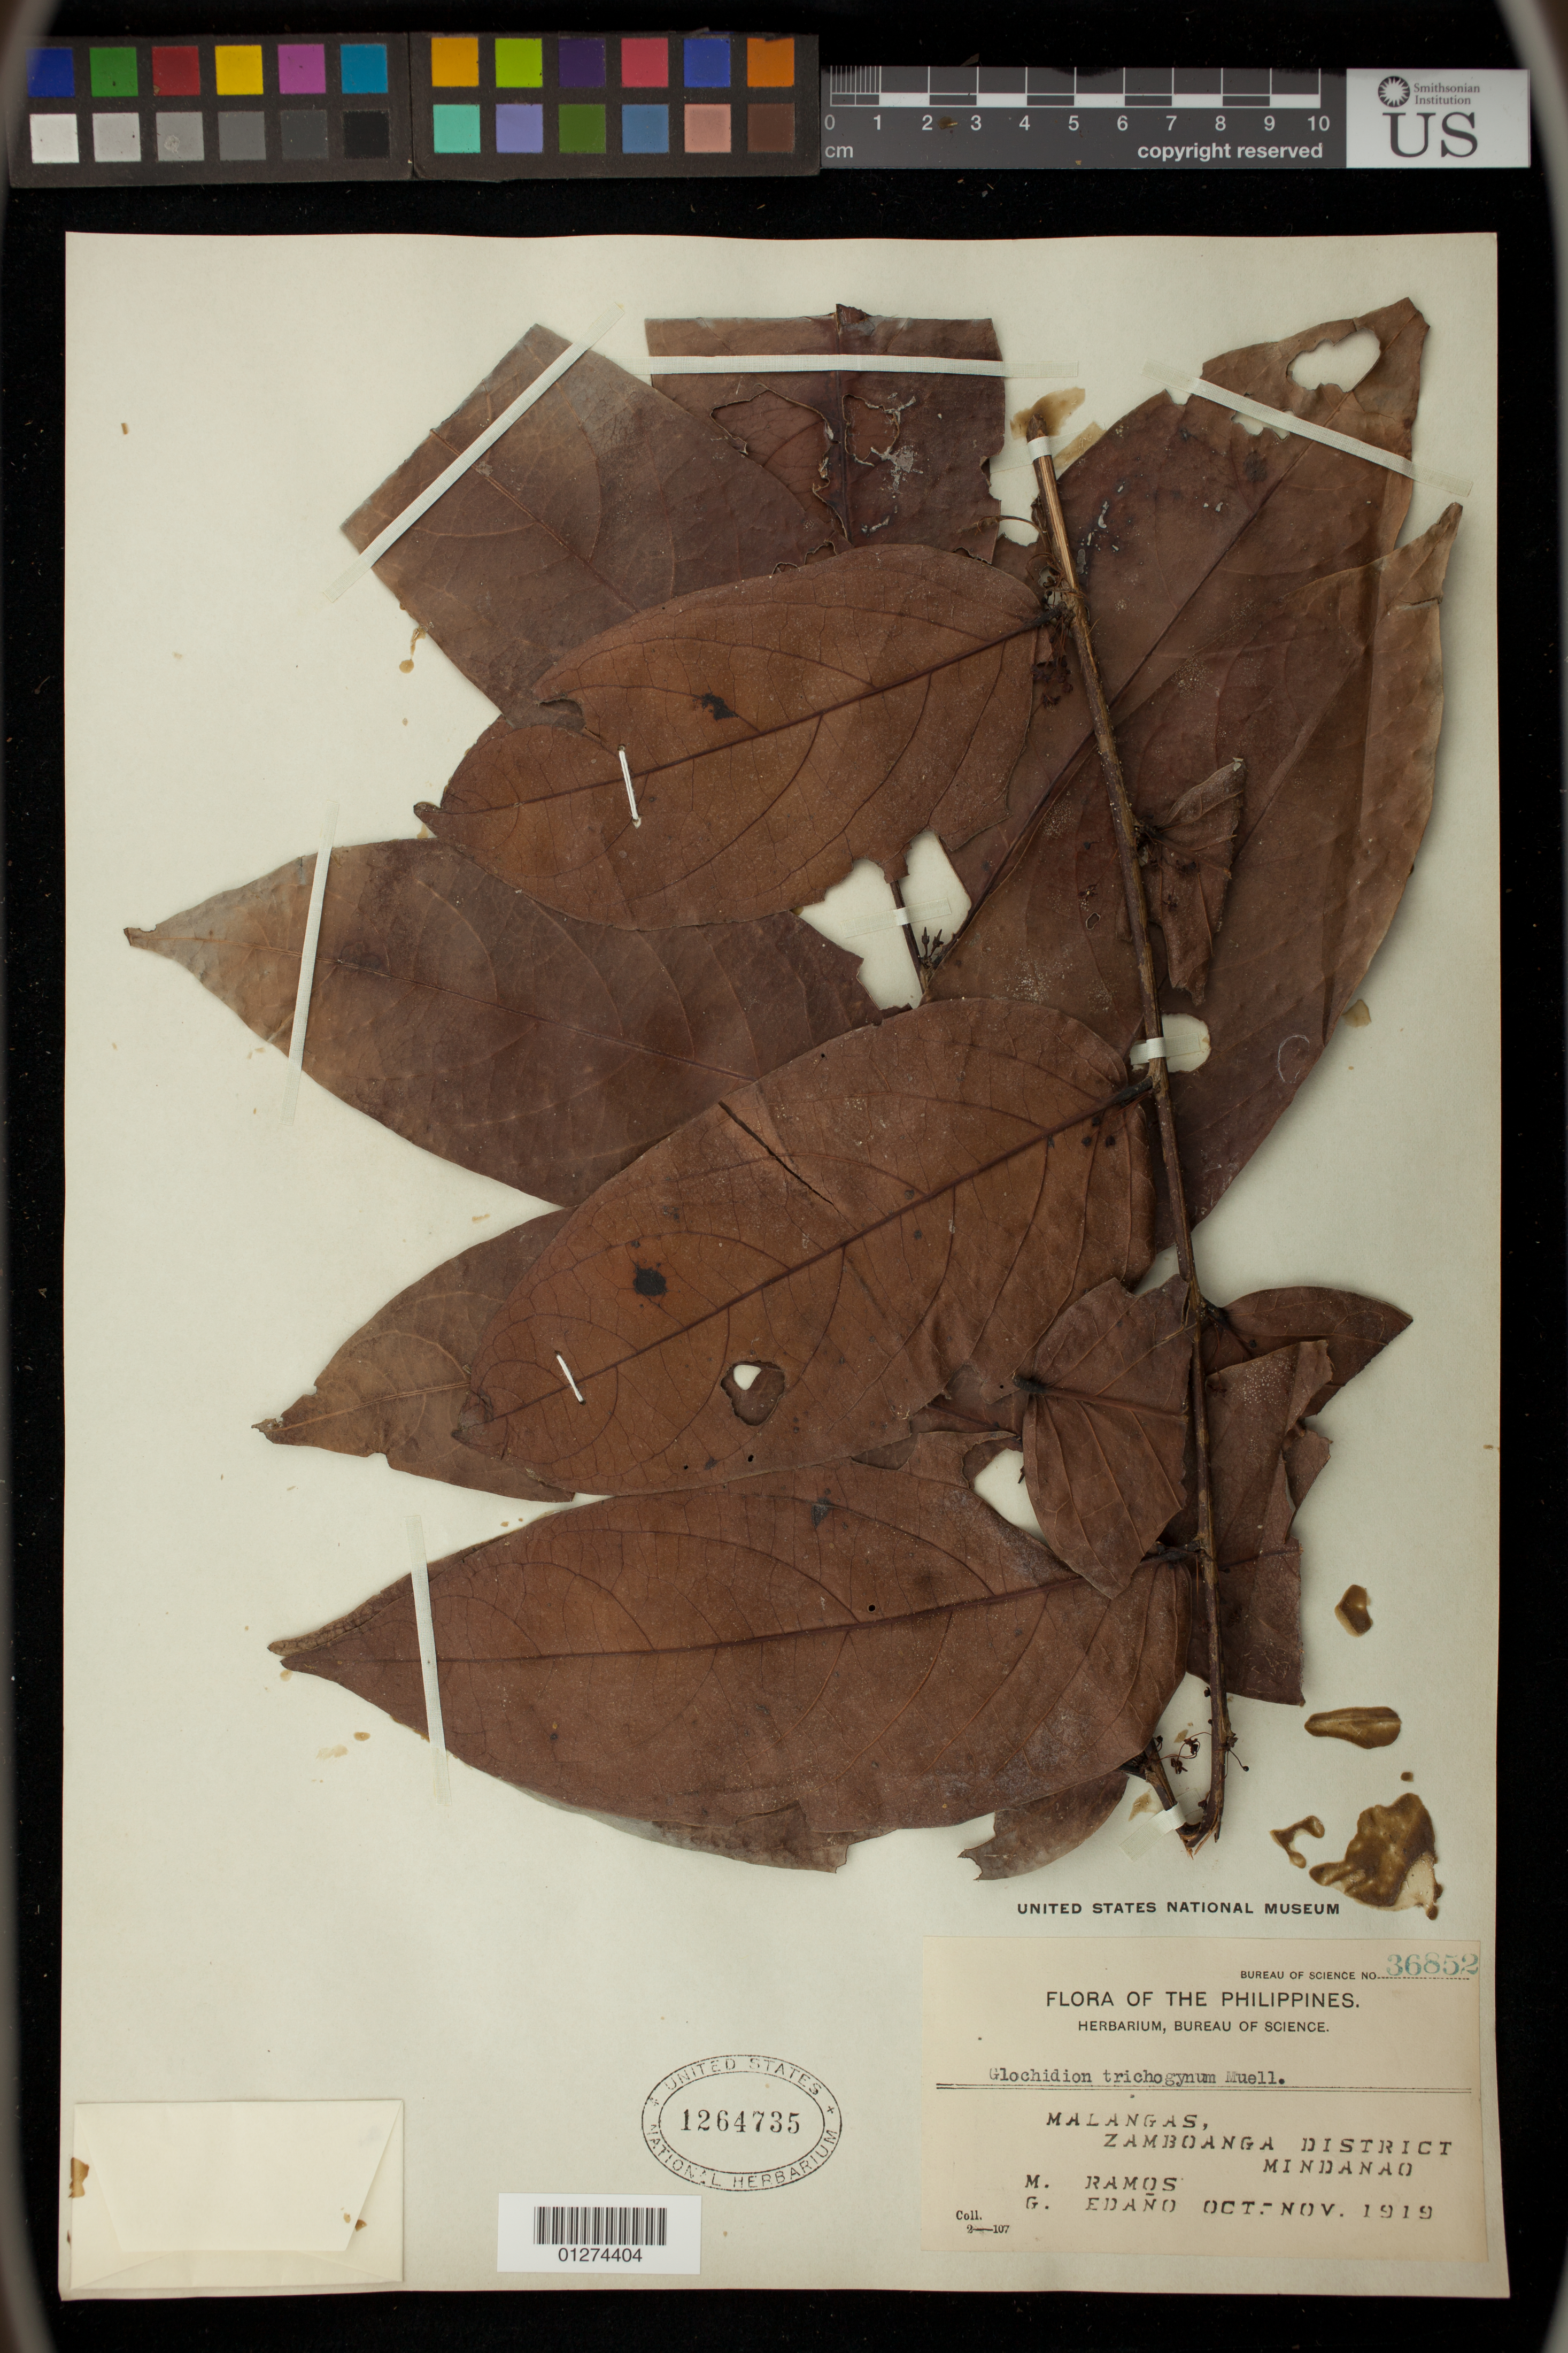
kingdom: Plantae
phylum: Tracheophyta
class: Magnoliopsida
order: Malpighiales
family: Phyllanthaceae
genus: Glochidion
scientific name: Glochidion trichogynum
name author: Müll. Arg.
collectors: M. Ramos & G. Edaño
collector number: Bur. Sci. 36852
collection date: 1919-10/1919-11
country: Philippines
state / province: Zamboanga Peninsula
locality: Malangas, Zamboanga District, Mindanao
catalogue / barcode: US 1264735